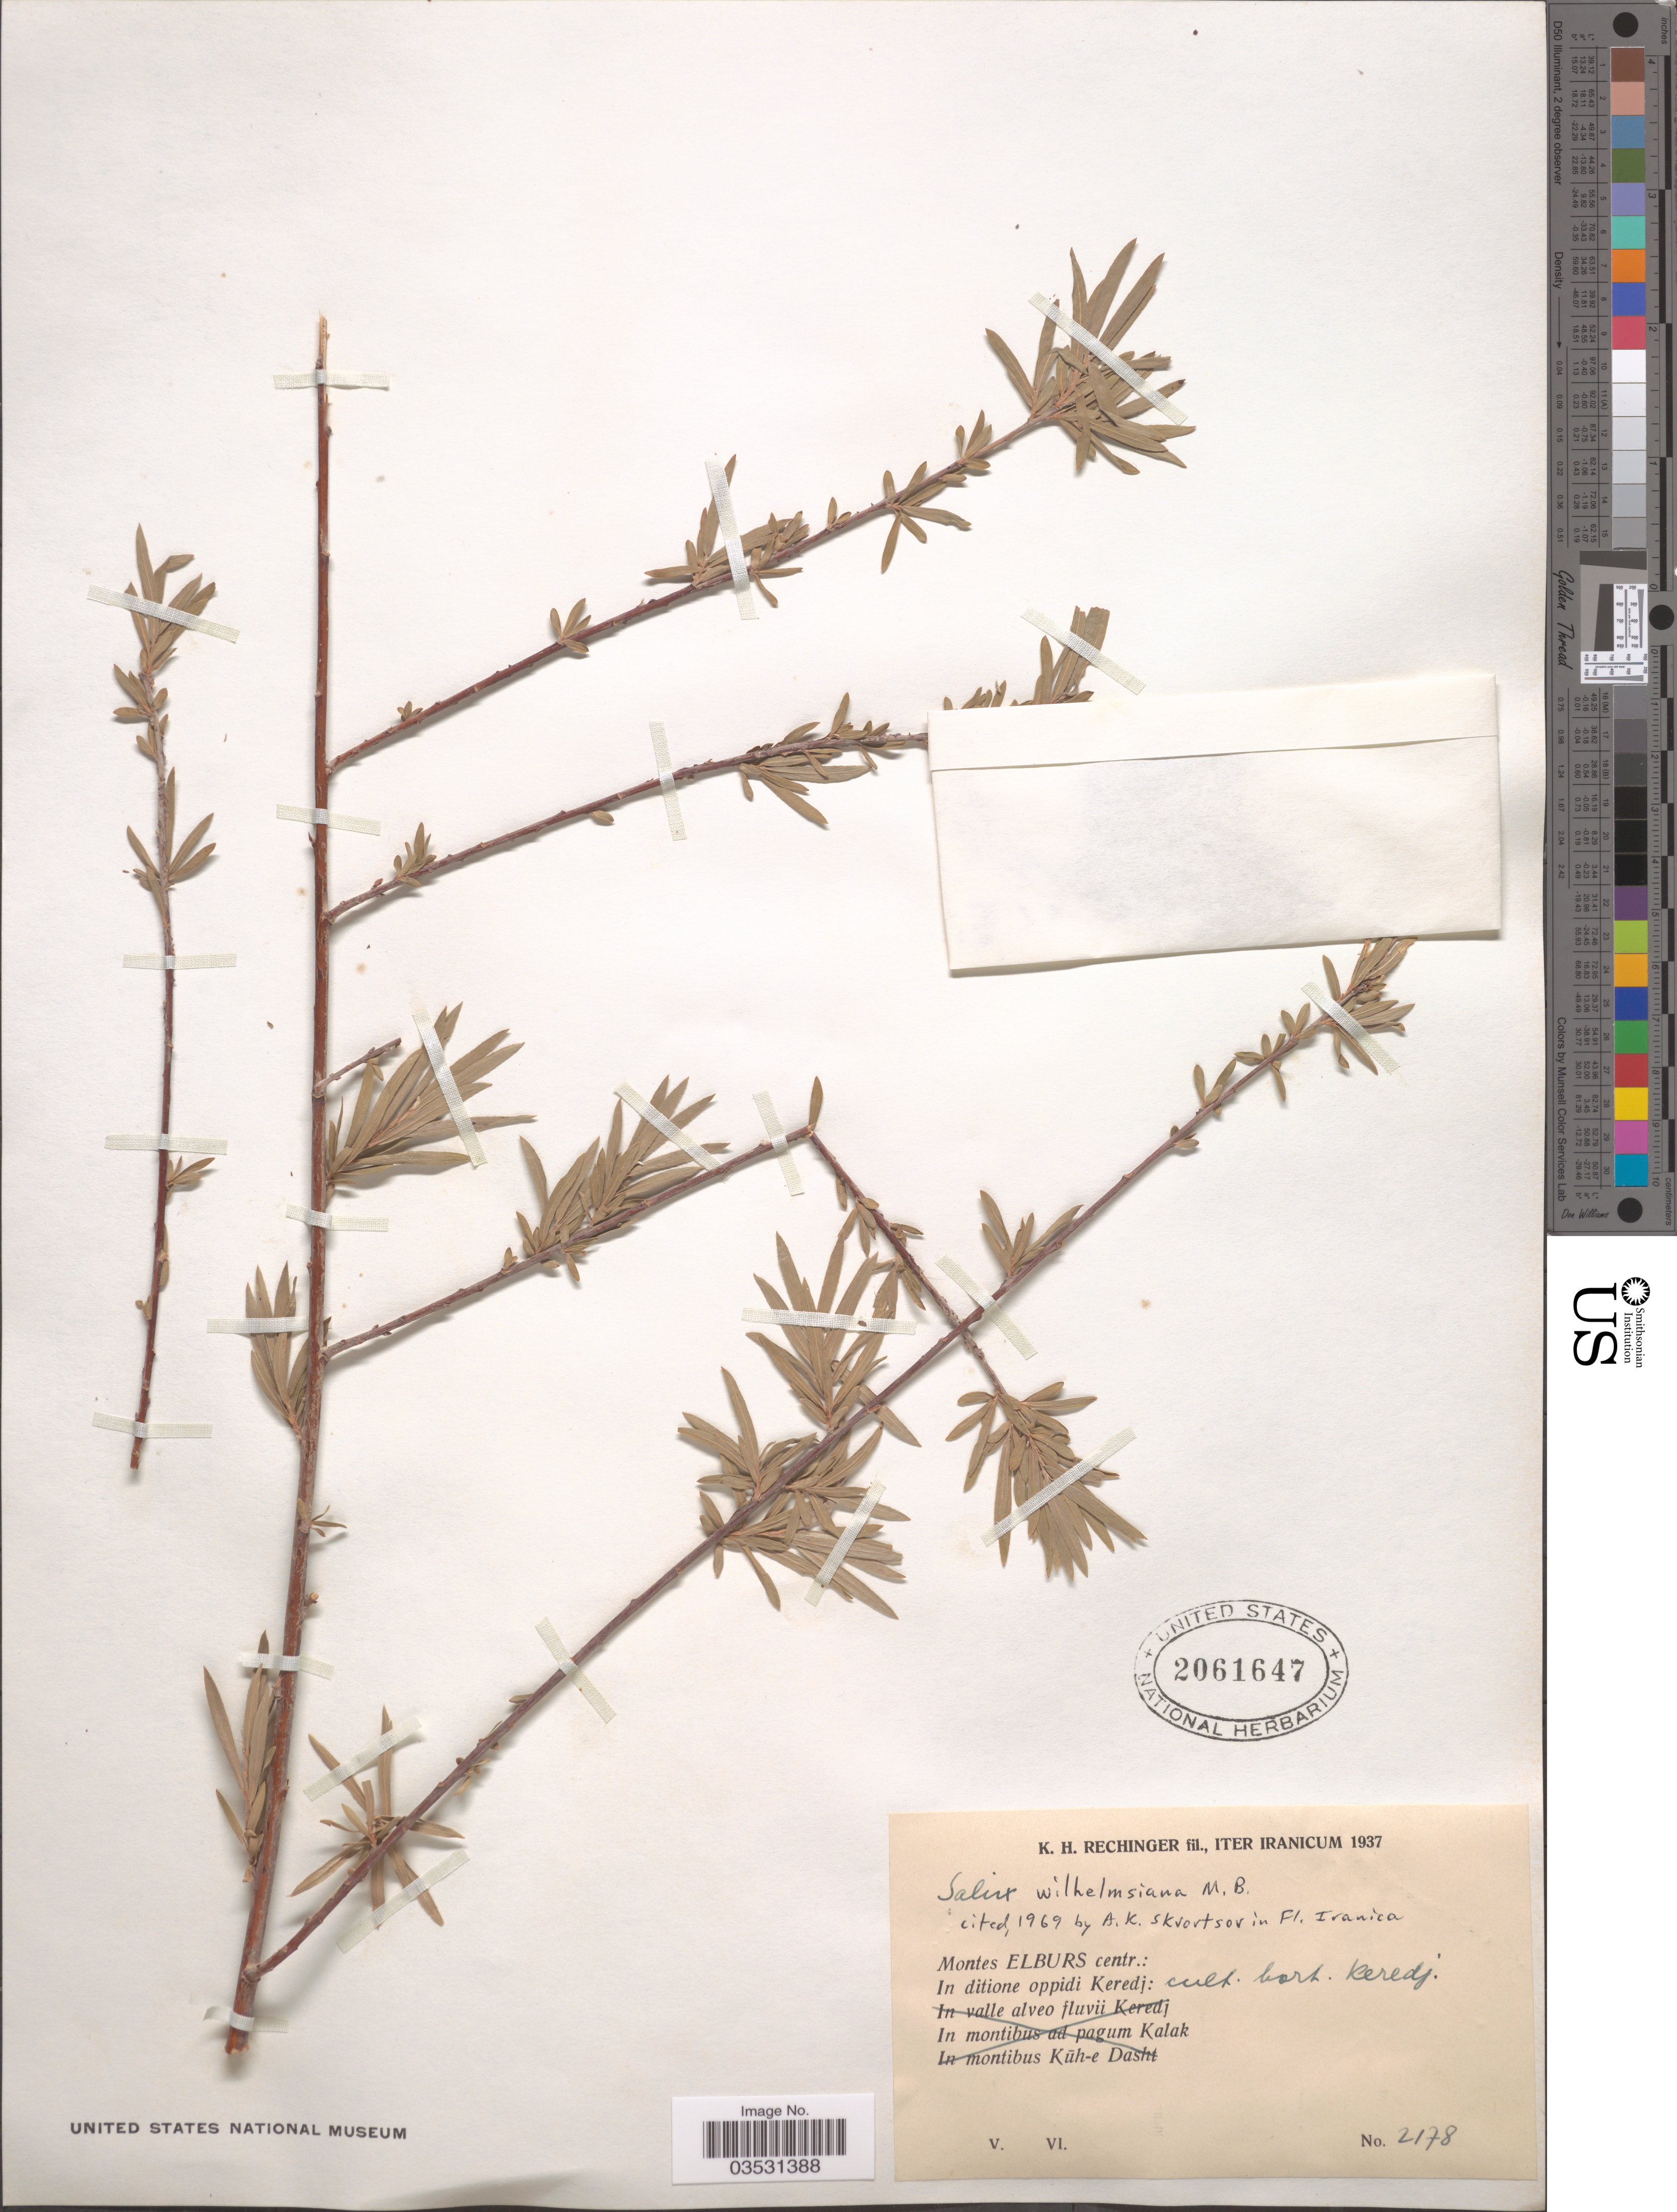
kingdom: Plantae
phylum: Tracheophyta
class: Magnoliopsida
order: Malpighiales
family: Salicaceae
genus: Salix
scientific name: Salix wilhelmsiana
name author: M. Bieb.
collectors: K. H. Rechinger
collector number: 2178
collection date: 1937-05/1937-06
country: Iran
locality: Montes Elburs centr.: In ditione oppidi Keredj: cult. hort. Keredj.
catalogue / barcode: US 2061647